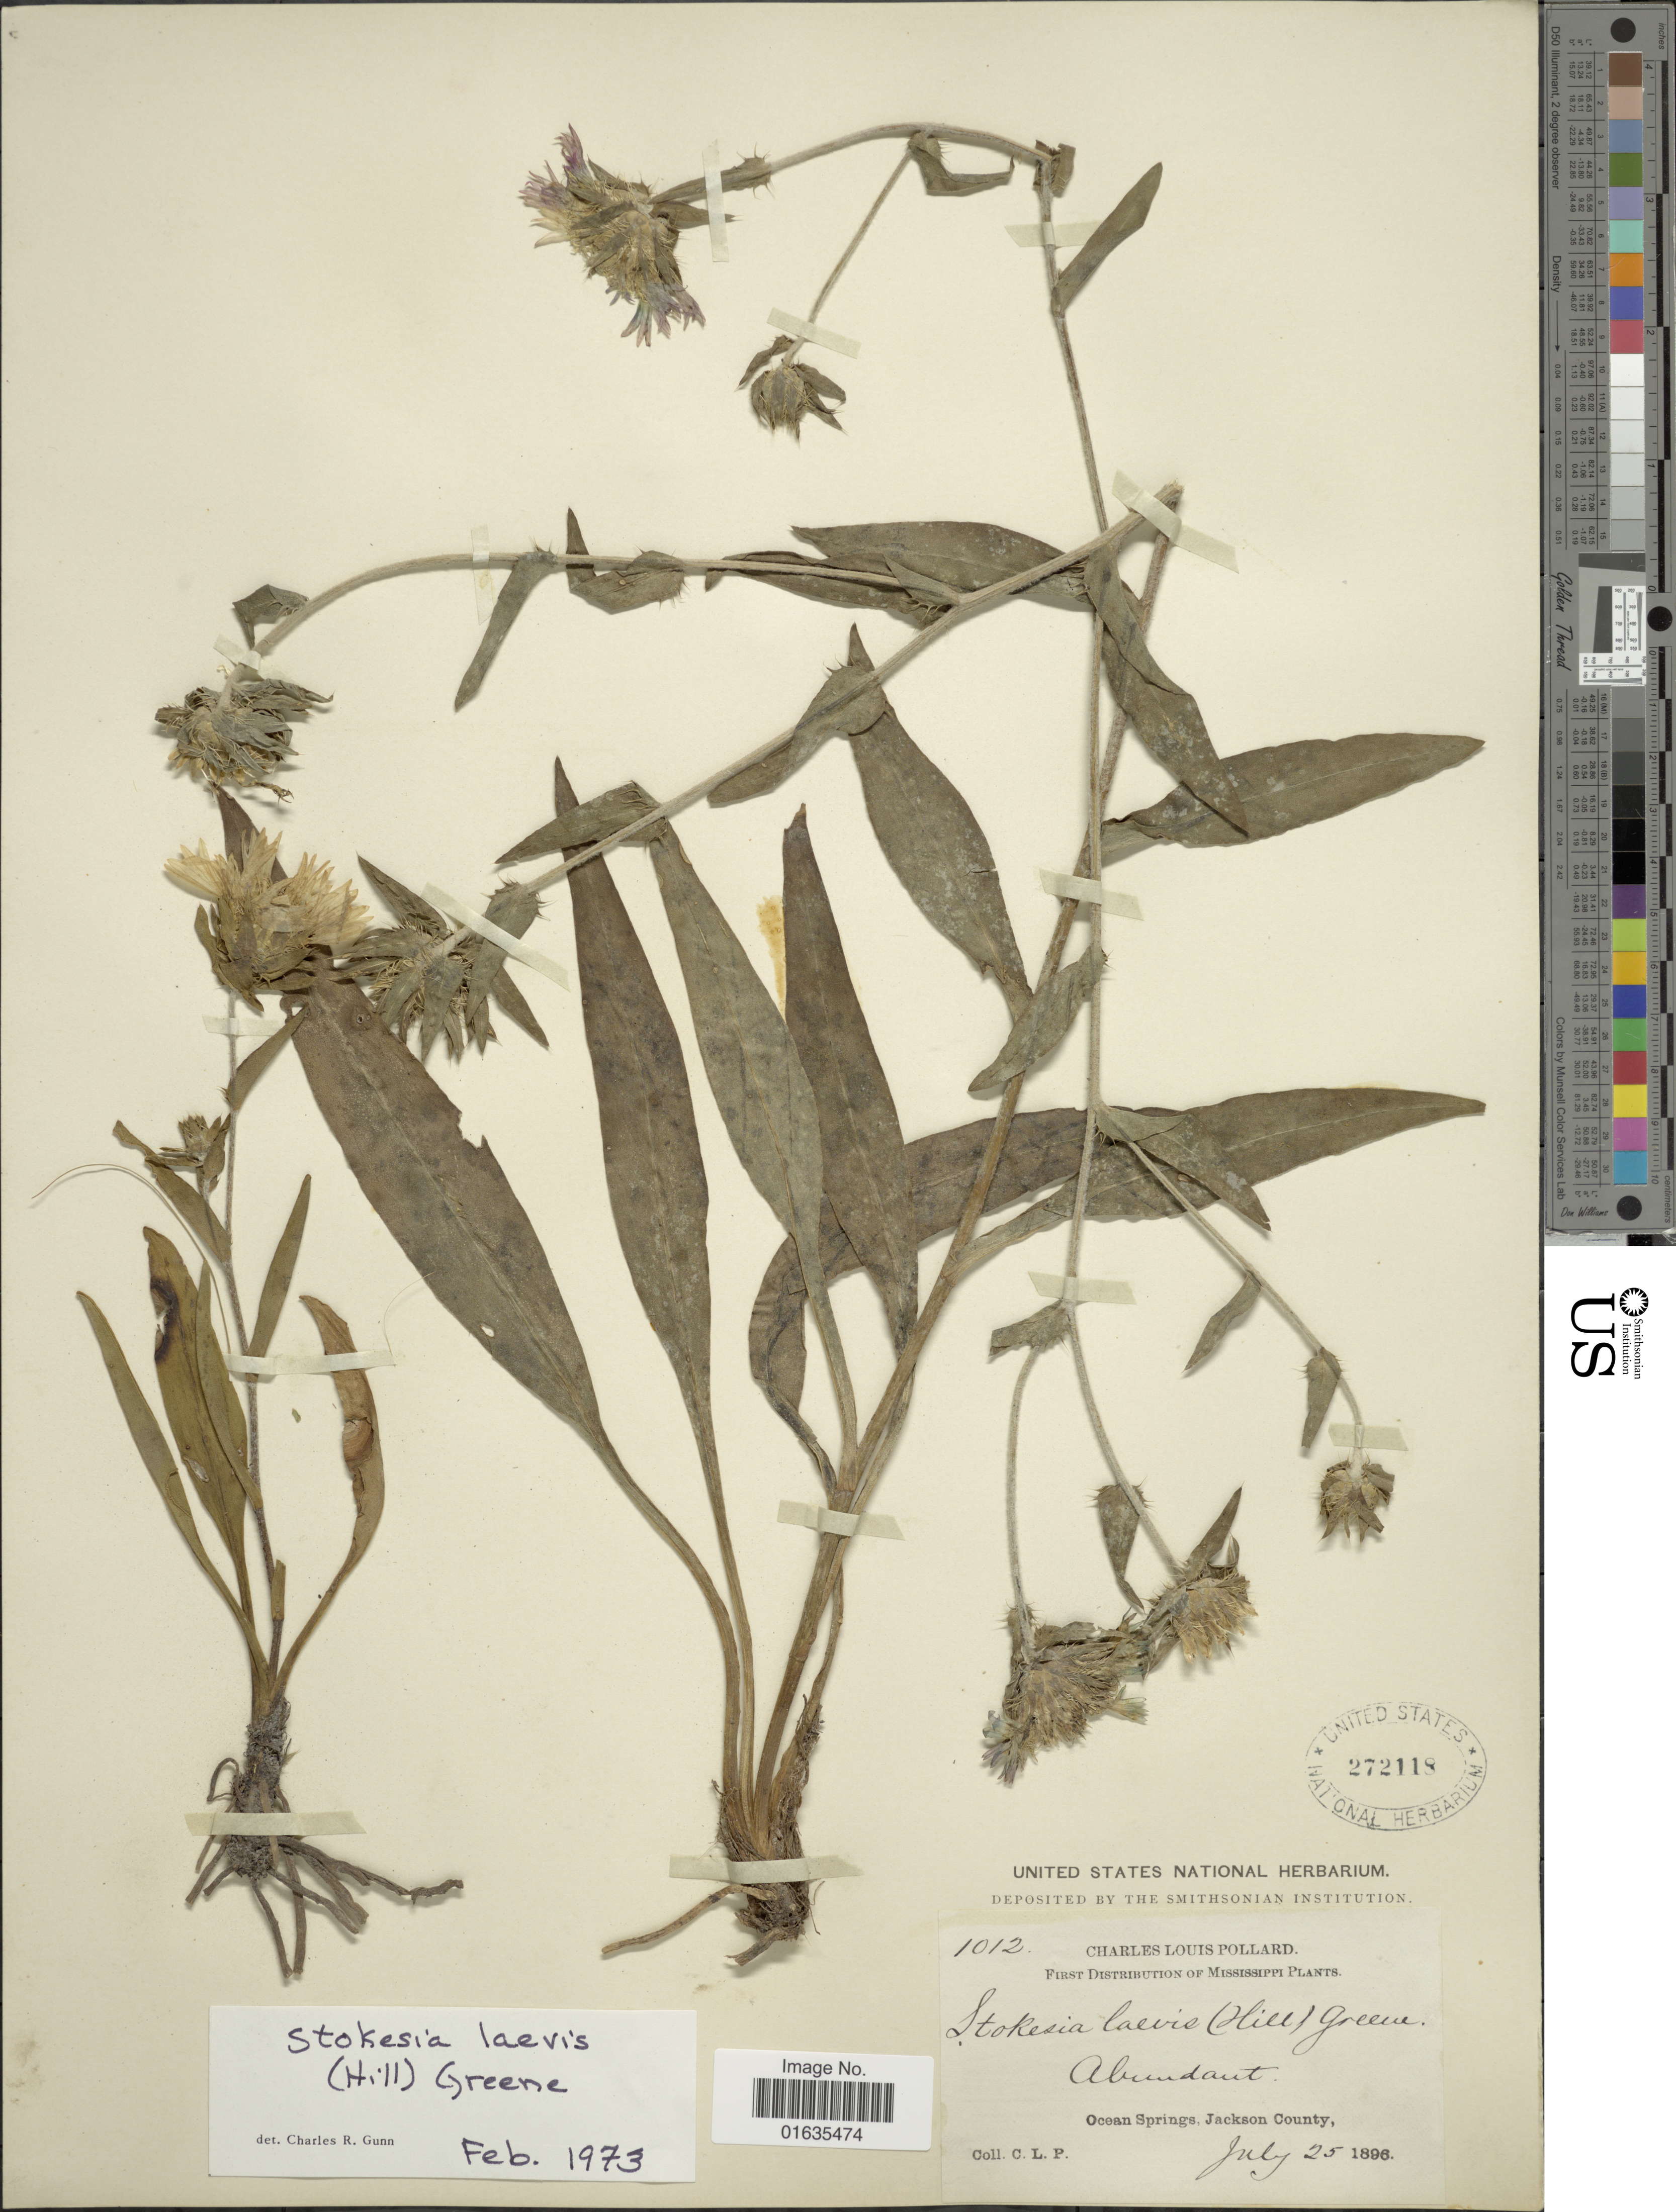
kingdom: Plantae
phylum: Tracheophyta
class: Magnoliopsida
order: Asterales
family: Asteraceae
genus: Stokesia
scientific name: Stokesia laevis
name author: (Hill) Greene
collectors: C. L. Pollard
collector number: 1012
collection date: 1896-07-25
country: United States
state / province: Mississippi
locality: Ocean Springs, Jackson County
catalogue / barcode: US 272118